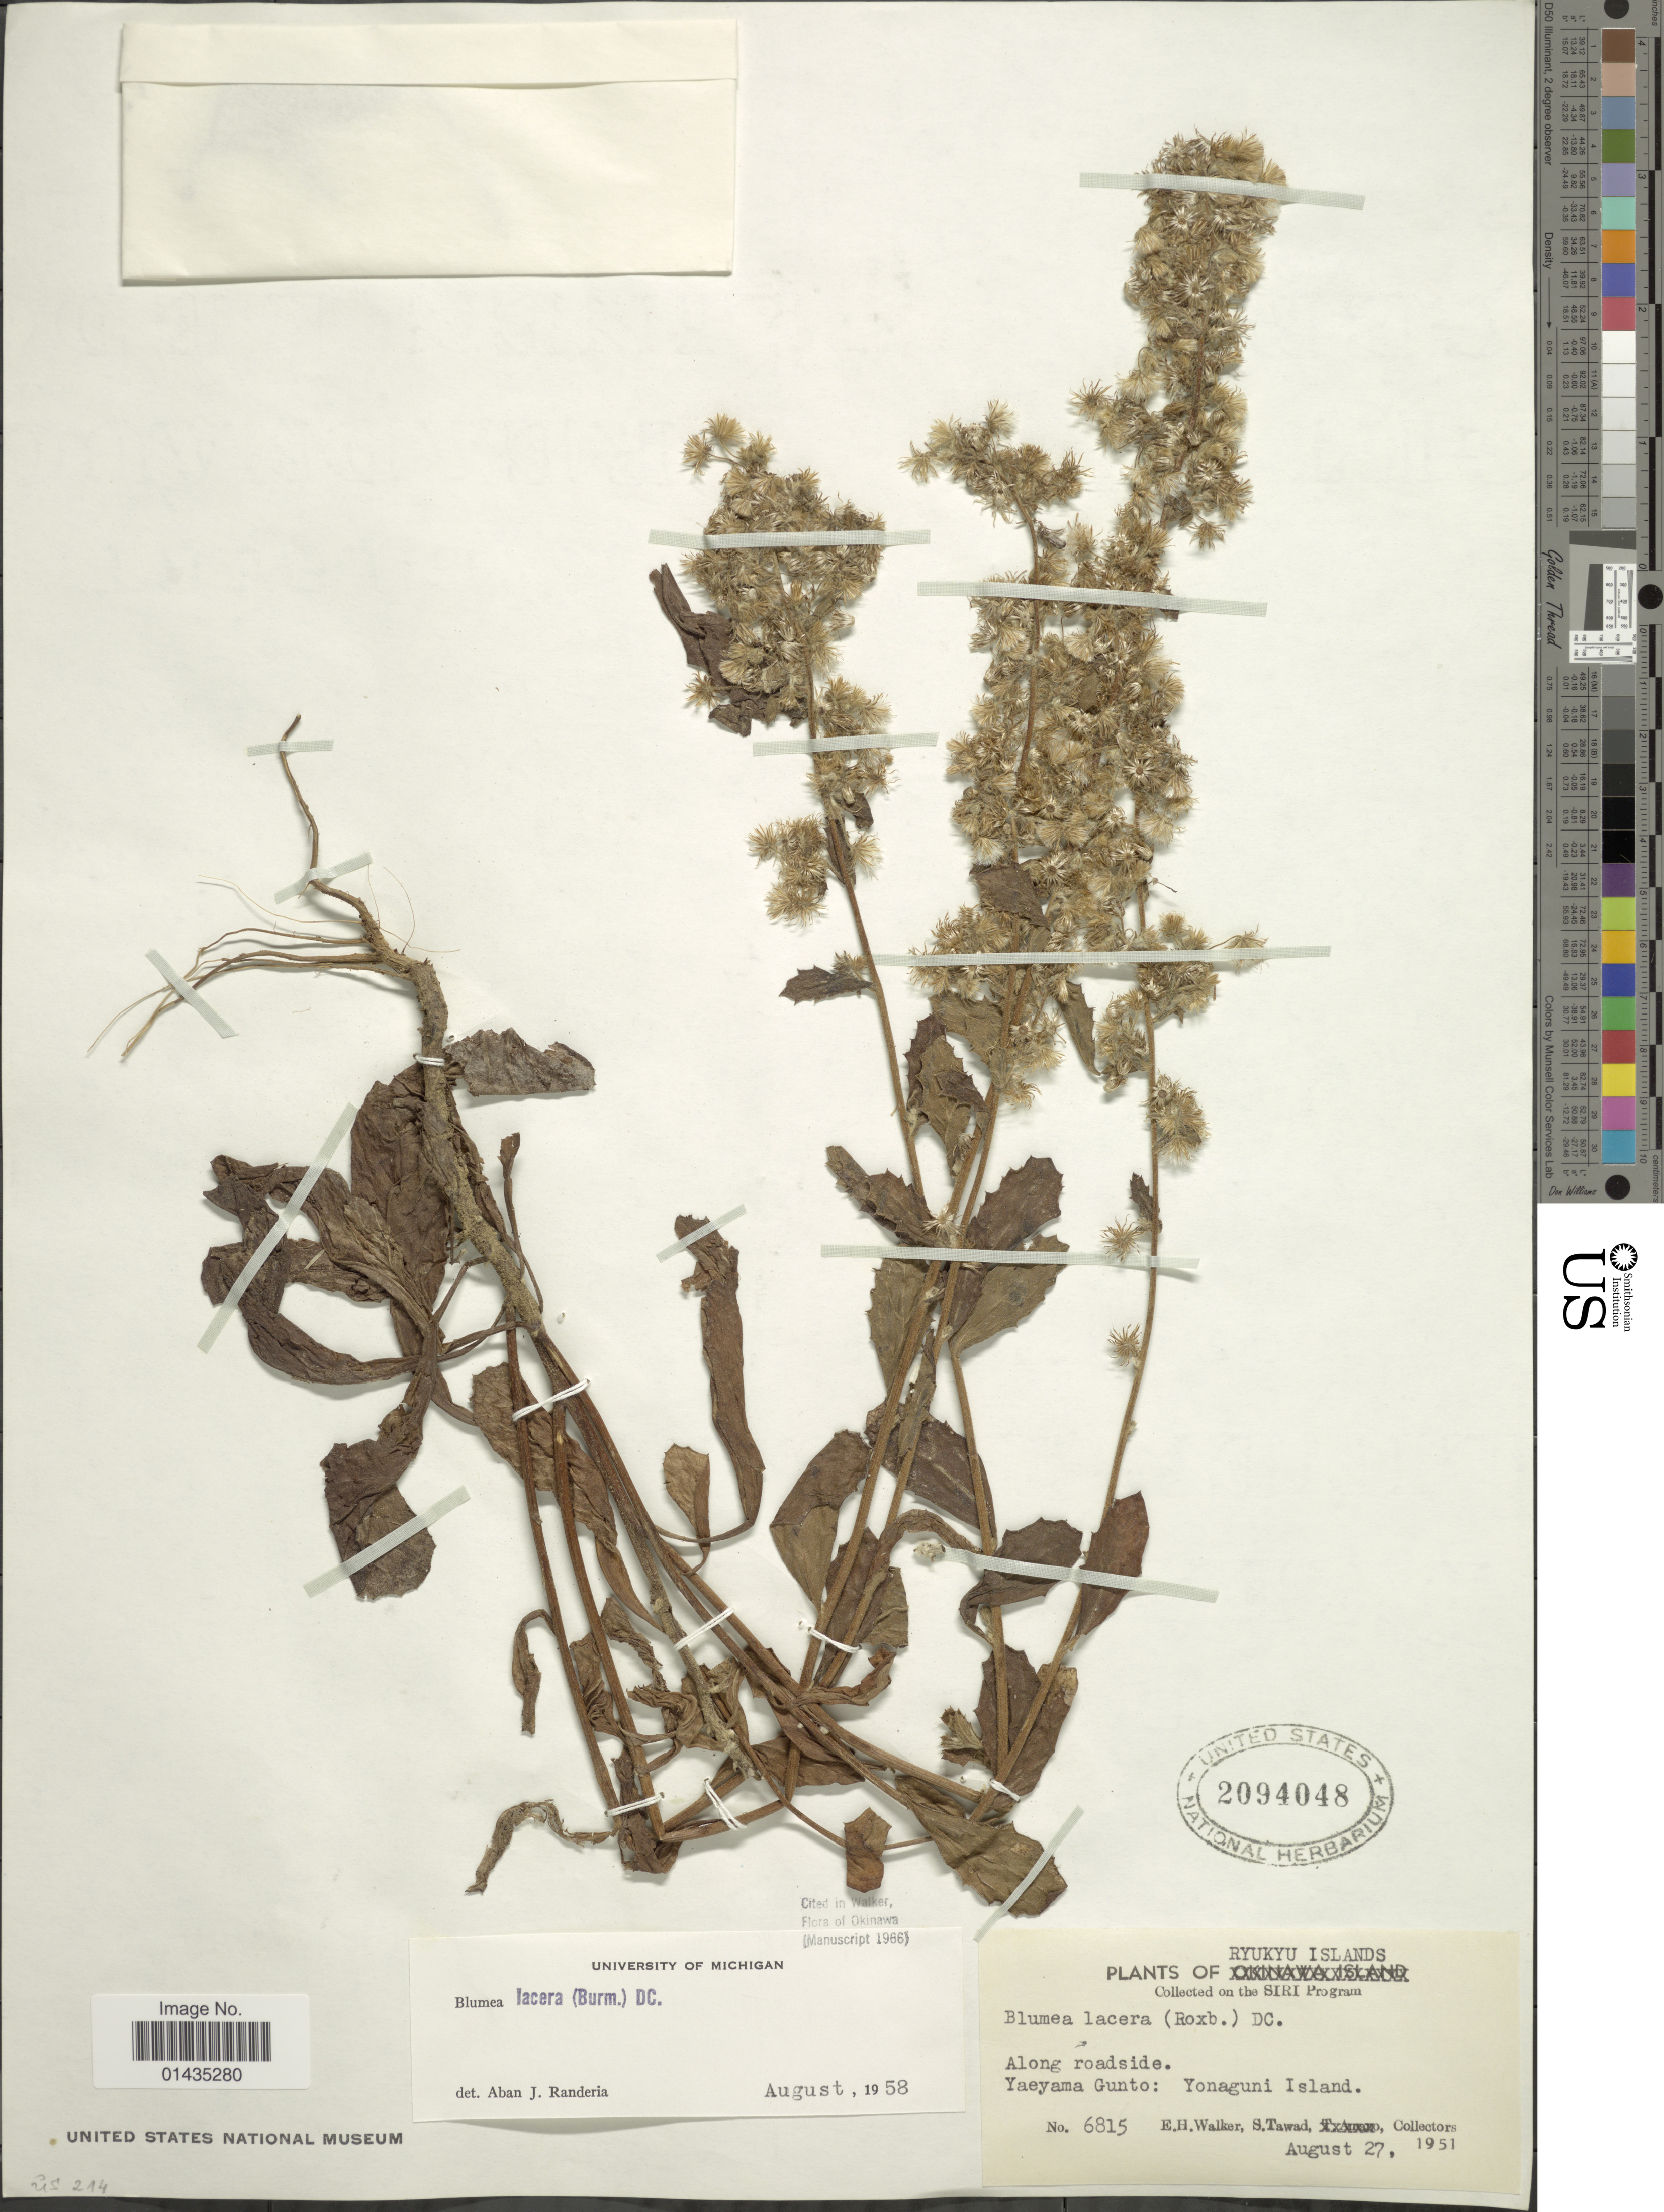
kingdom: Plantae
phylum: Tracheophyta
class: Magnoliopsida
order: Asterales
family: Asteraceae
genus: Blumea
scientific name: Blumea lacera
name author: (Roxb.) DC.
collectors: E. H. Walker & S. Tawad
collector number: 6815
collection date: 1951-08-27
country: Japan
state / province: Okinawa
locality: Ryukyu Islands, Yaeyama Gunto, Yonaguni Island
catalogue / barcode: US 2094048